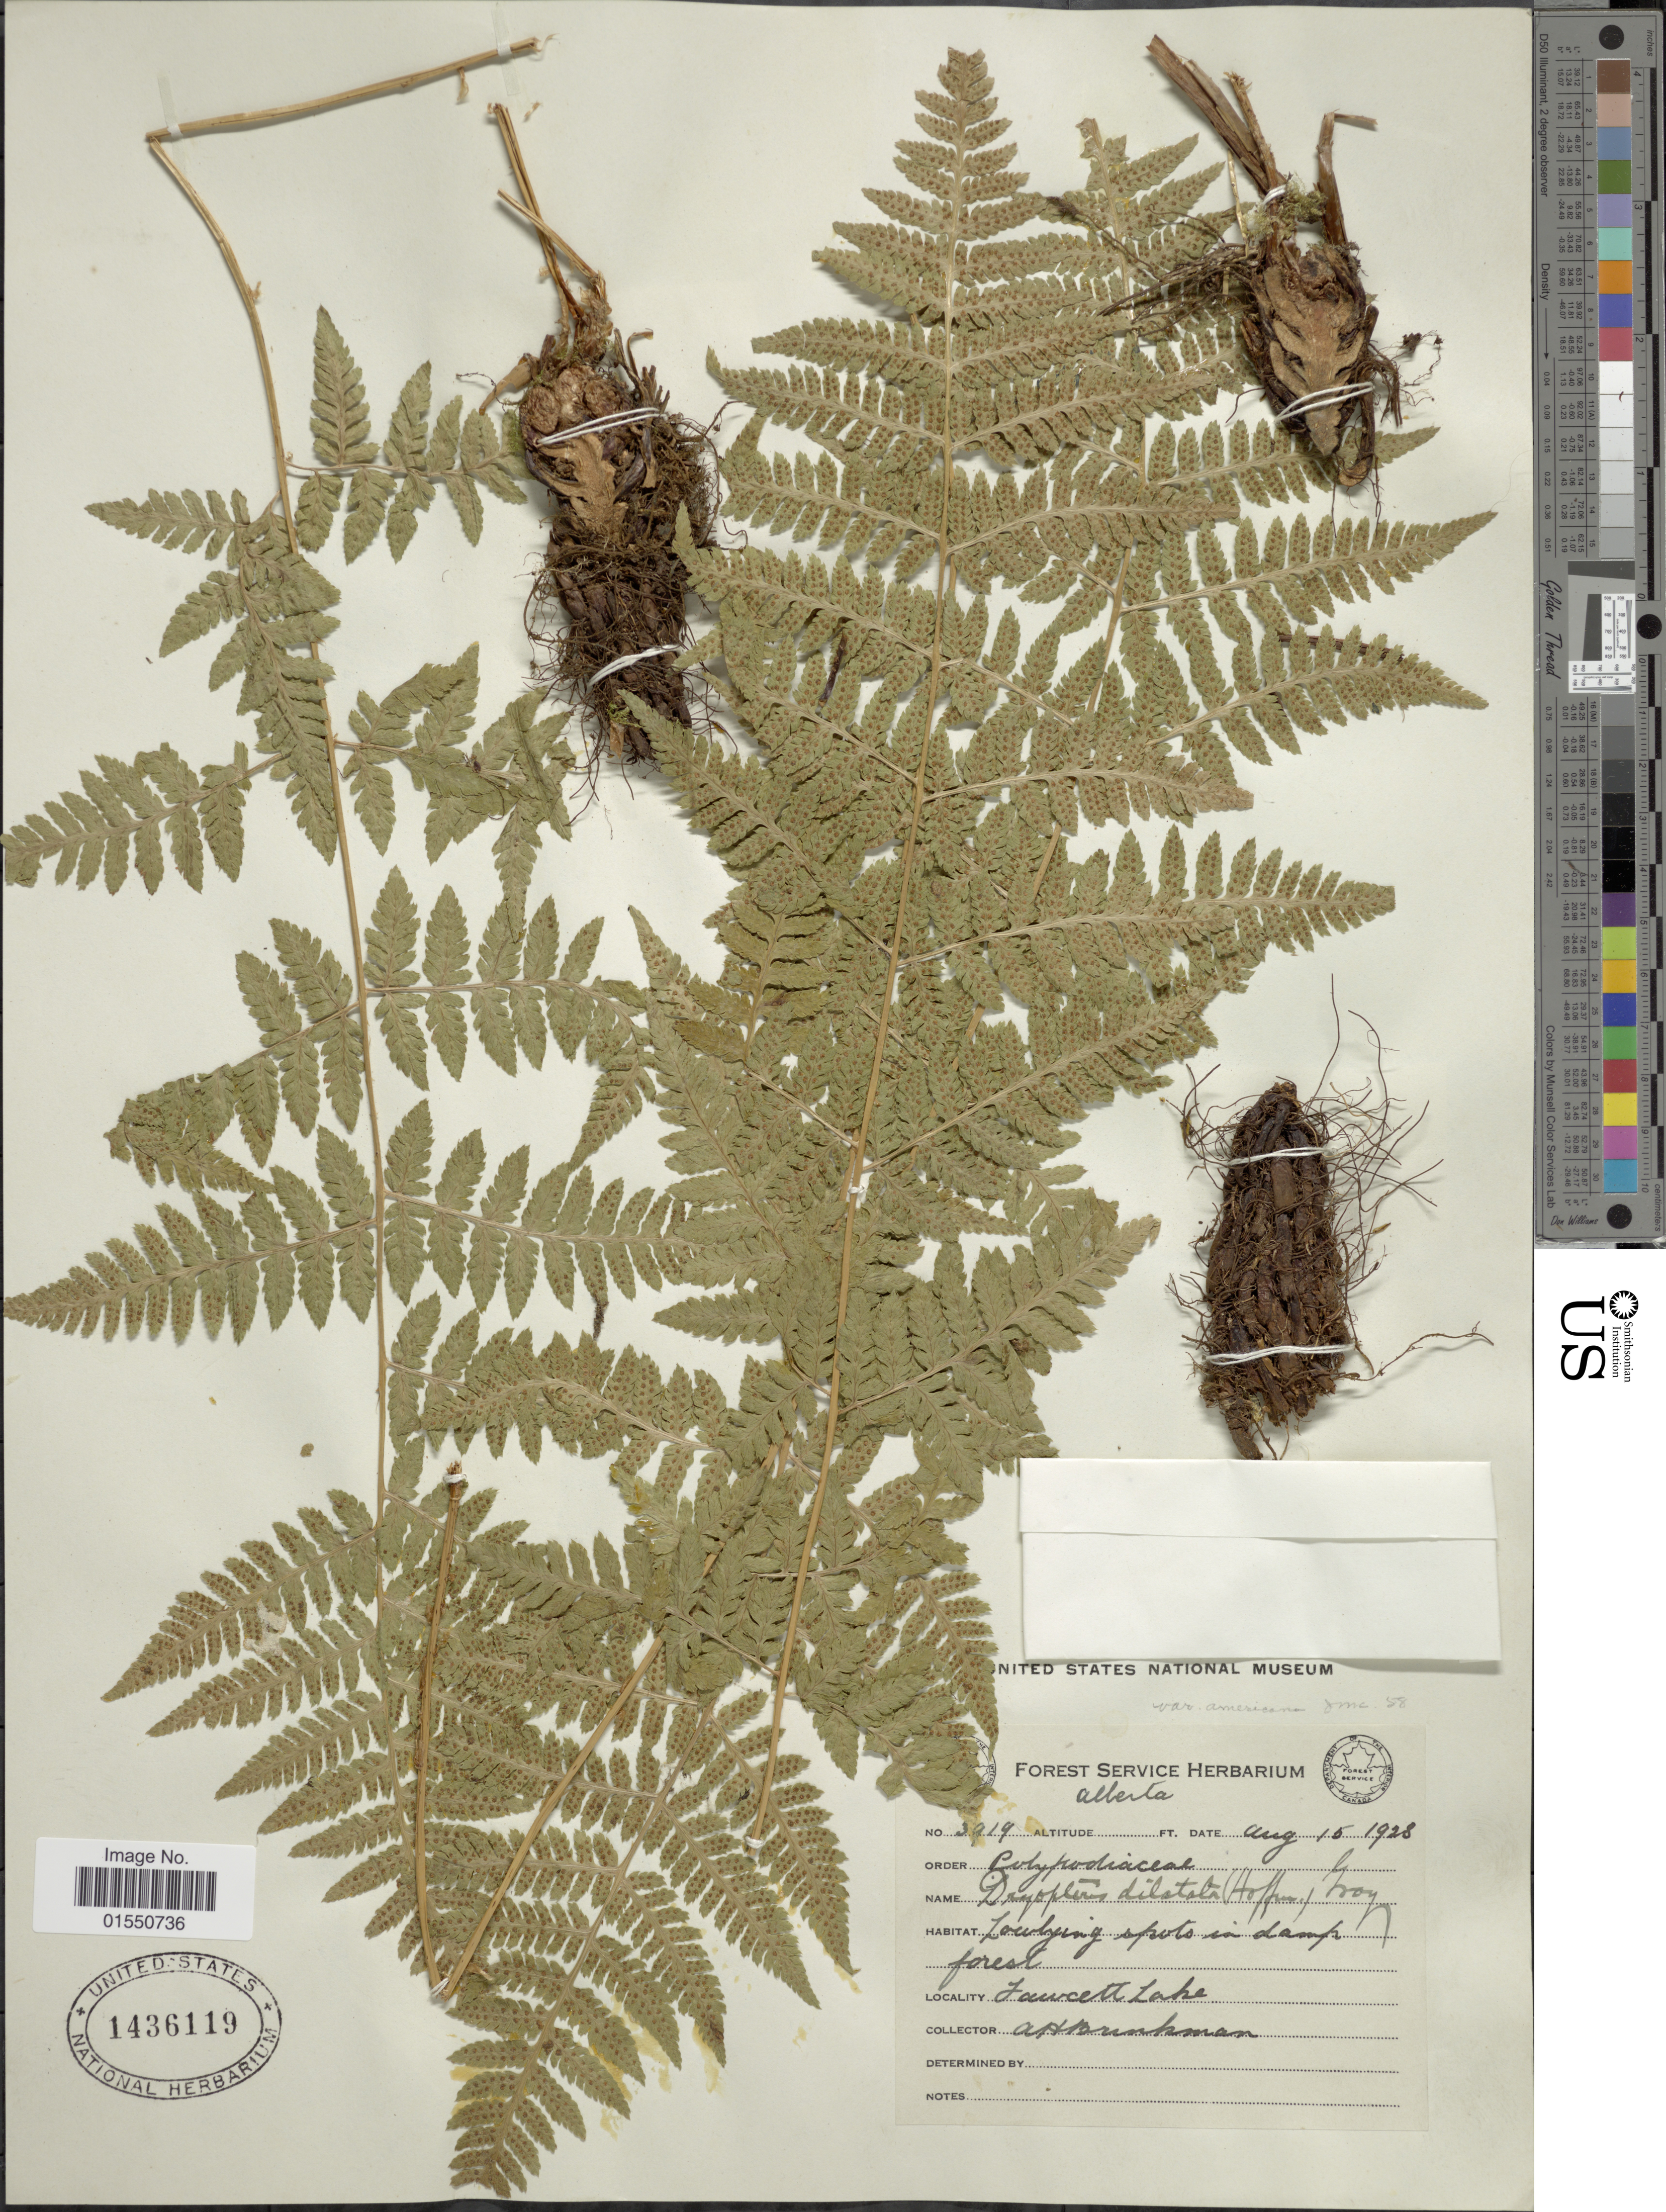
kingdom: Plantae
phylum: Tracheophyta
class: Polypodiopsida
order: Polypodiales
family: Dryopteridaceae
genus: Dryopteris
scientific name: Dryopteris expansa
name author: (C. Presl) Fraser-Jenk. & Jermy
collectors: A. Brinkman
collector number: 3919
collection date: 1928-08-15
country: Canada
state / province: Alberta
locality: Fawcett Lake.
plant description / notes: Precise locality edit: Corrected "Jawcett Lake" to "Fawcett Lake."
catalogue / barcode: US 1436119